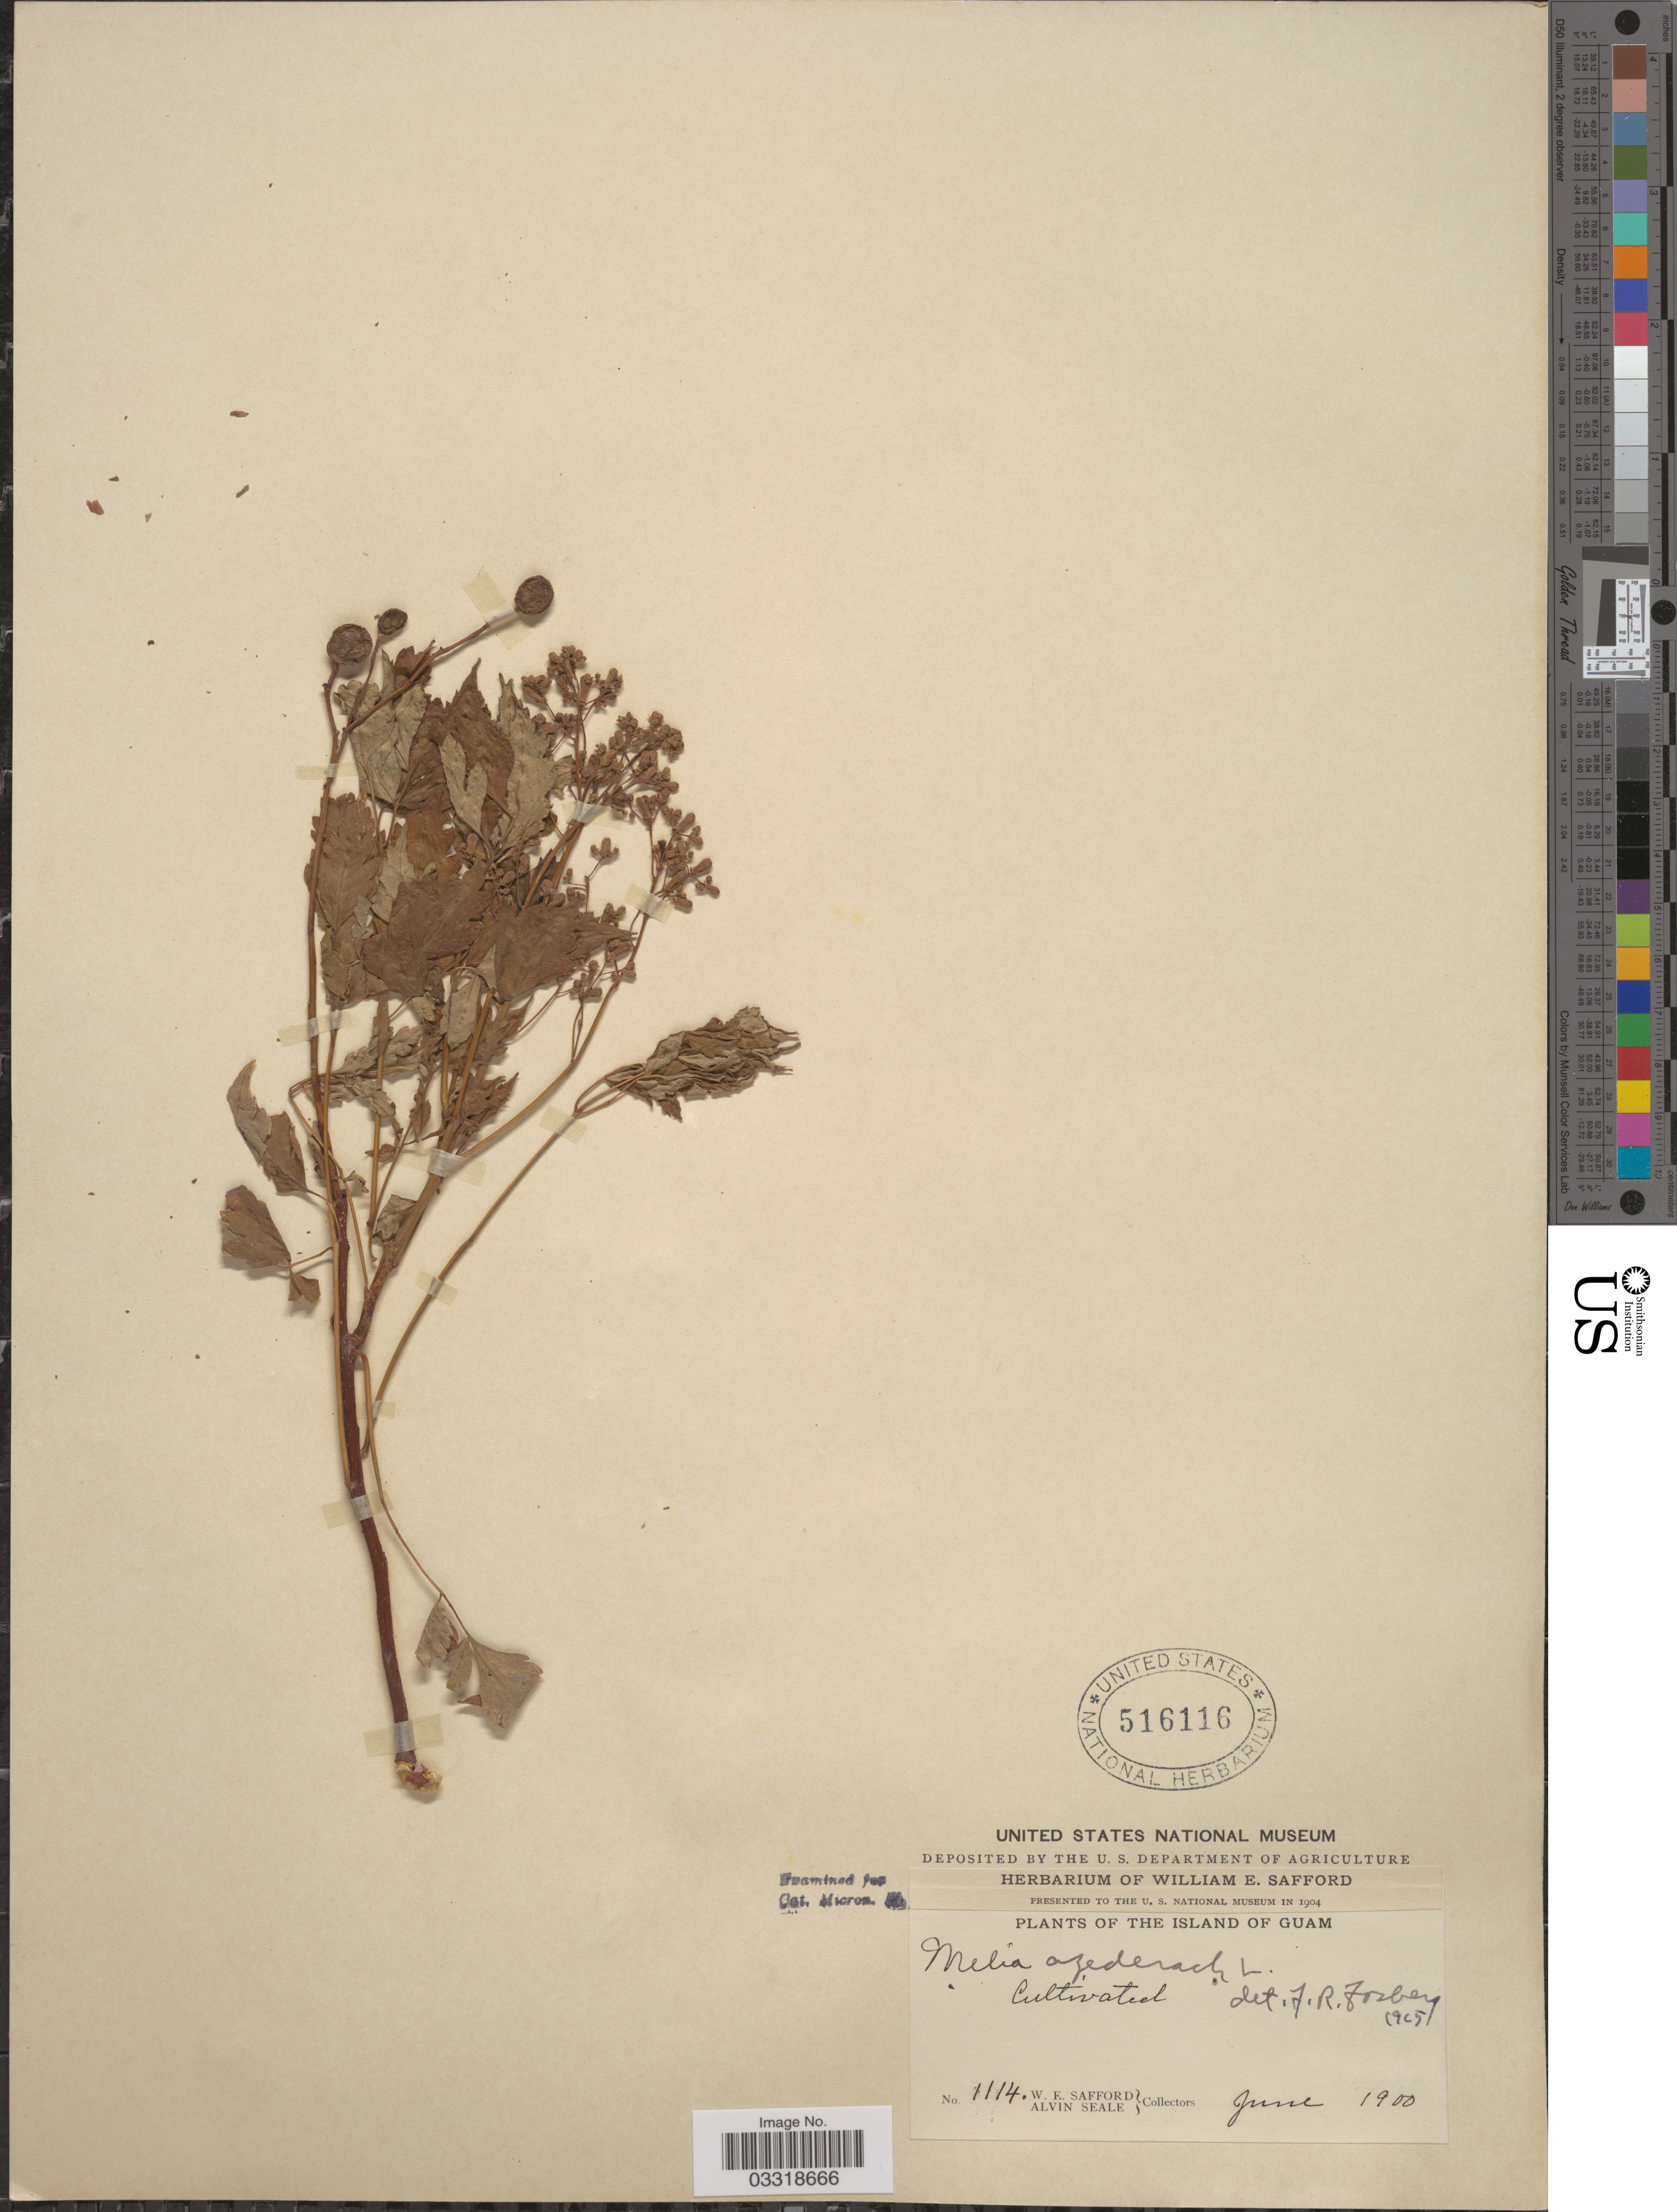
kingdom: Plantae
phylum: Tracheophyta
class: Magnoliopsida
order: Sapindales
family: Meliaceae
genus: Melia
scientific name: Melia azedarach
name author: L.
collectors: W. E. Safford & A. Seale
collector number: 1114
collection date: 1900-06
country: Guam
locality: Island of Guam.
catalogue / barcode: US 516116